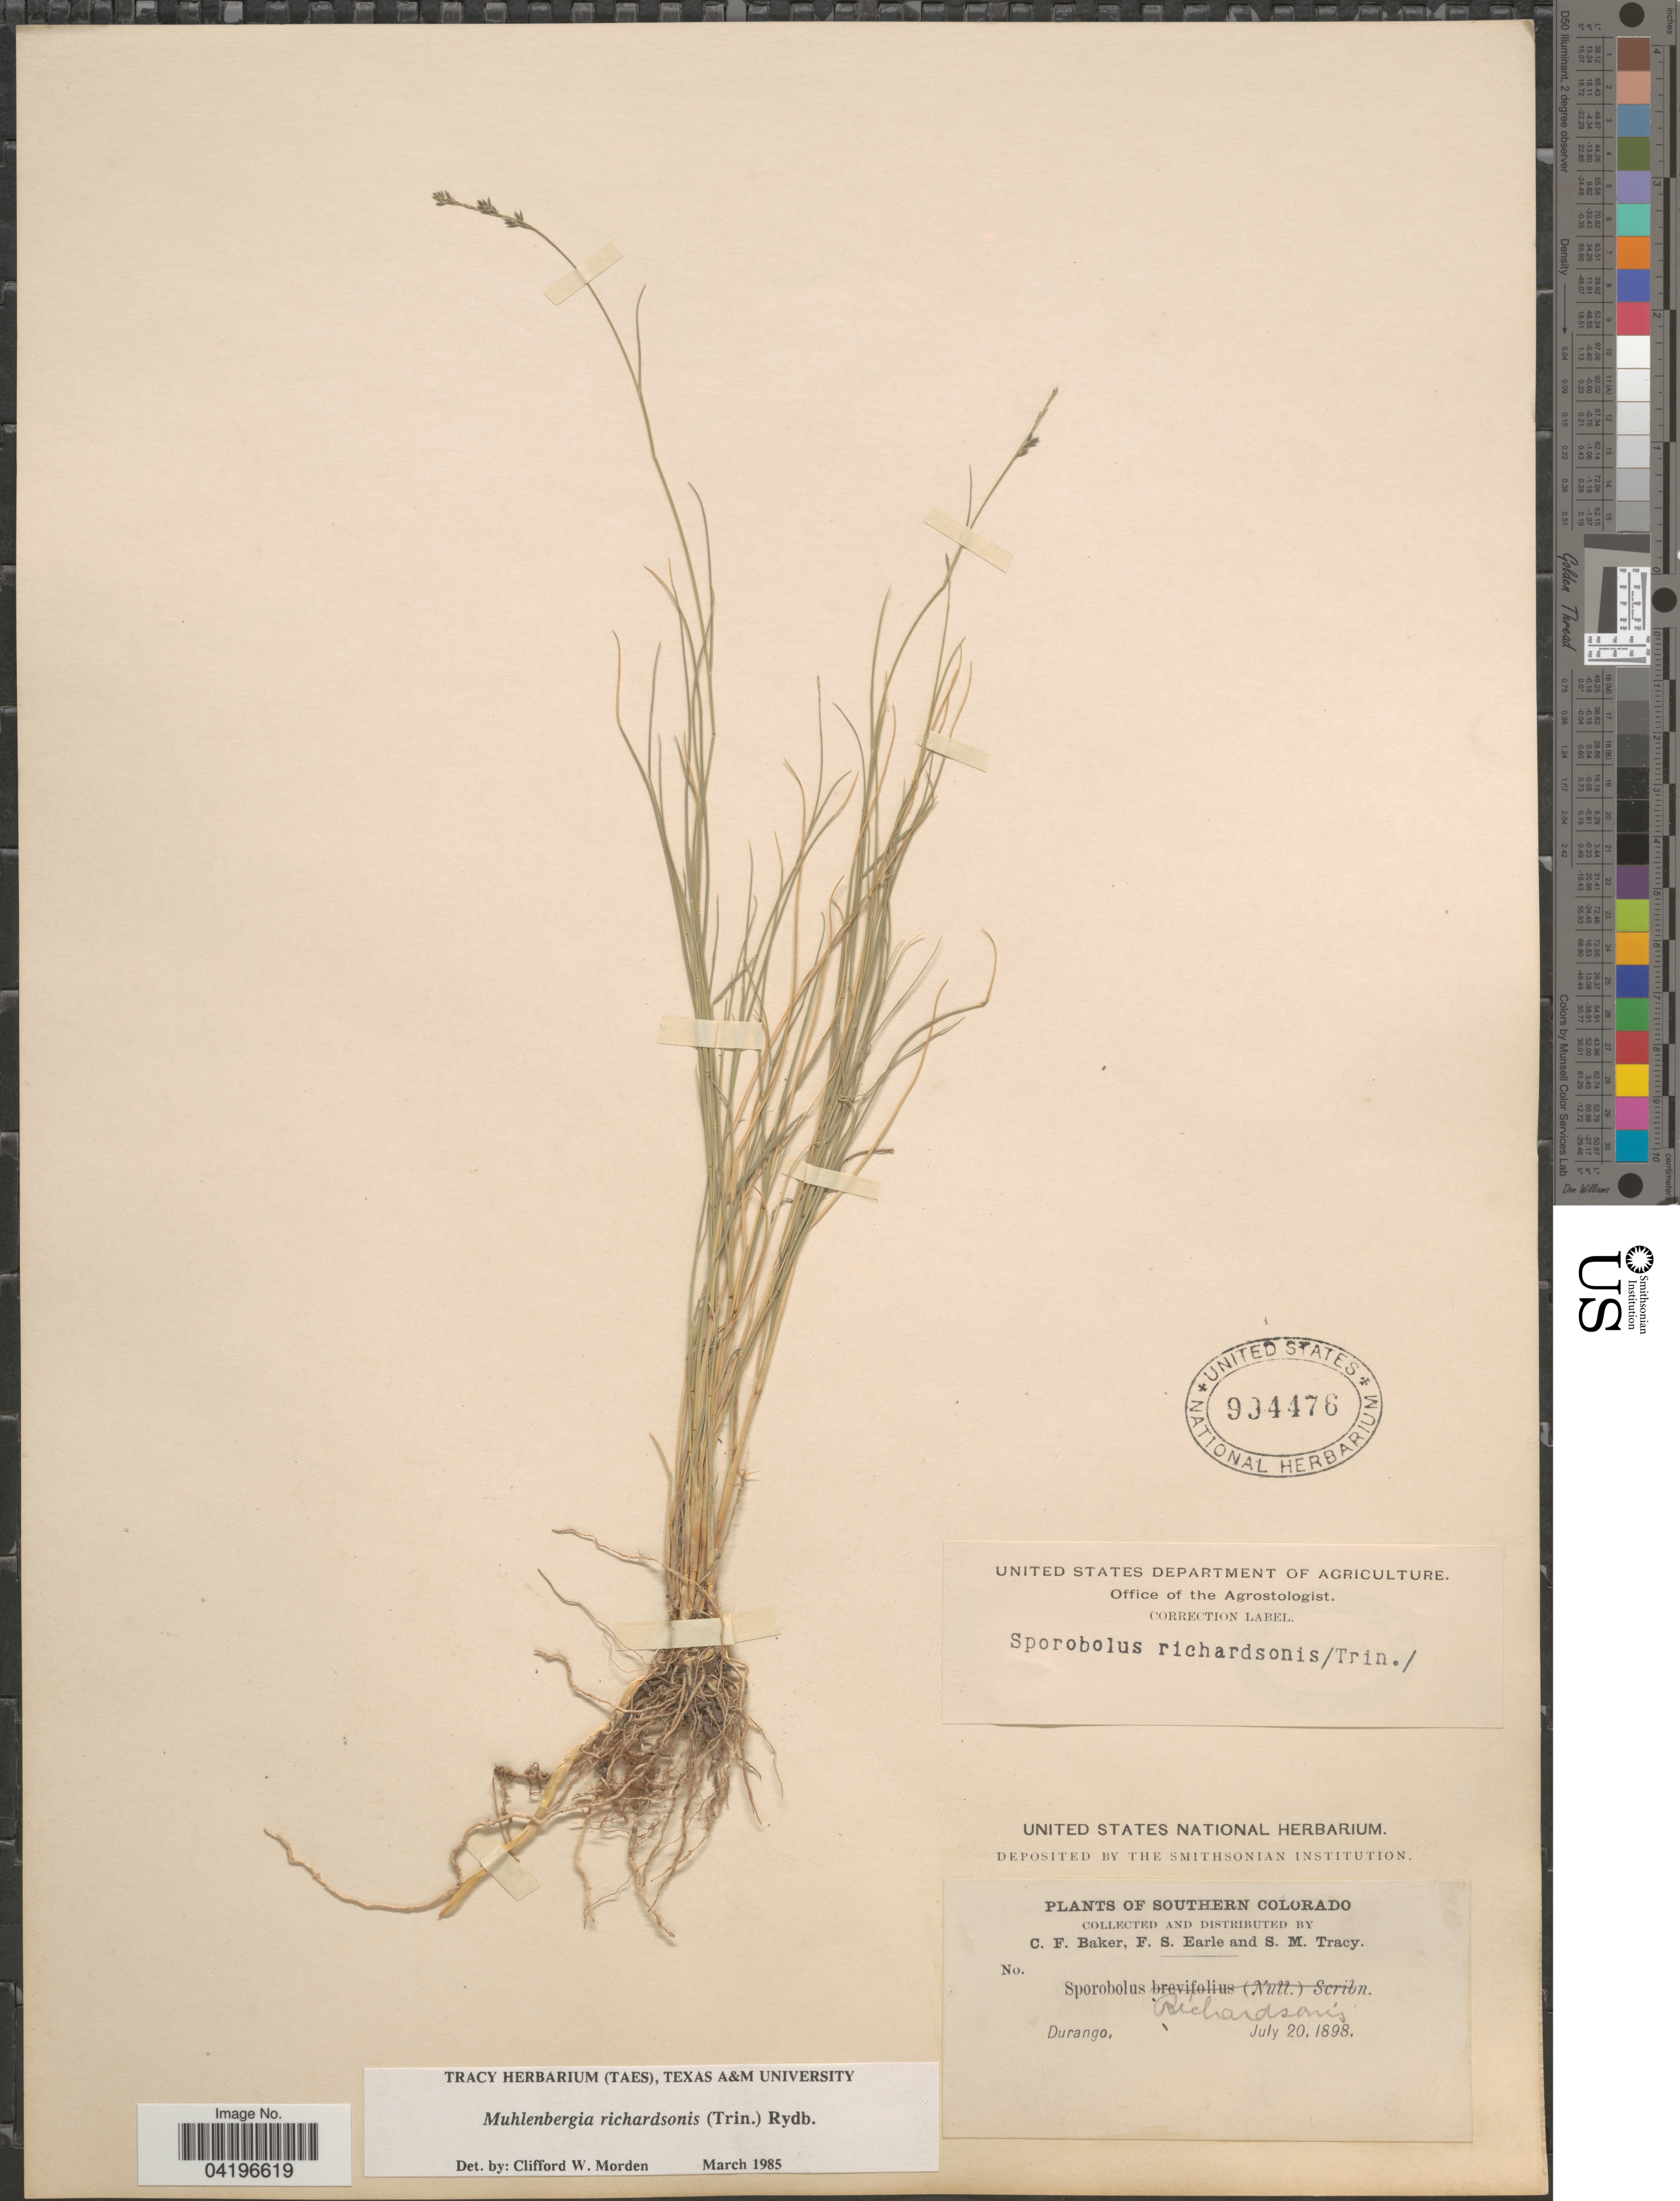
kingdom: Plantae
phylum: Tracheophyta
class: Liliopsida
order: Poales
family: Poaceae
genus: Muhlenbergia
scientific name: Muhlenbergia richardsonis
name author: (Trin.) Rydb.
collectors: C. F. Baker, F. S. Earle & S. M. Tracy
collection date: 1898-07-20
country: United States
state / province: Colorado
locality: Southern Colorado. Durango.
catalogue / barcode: US 994476